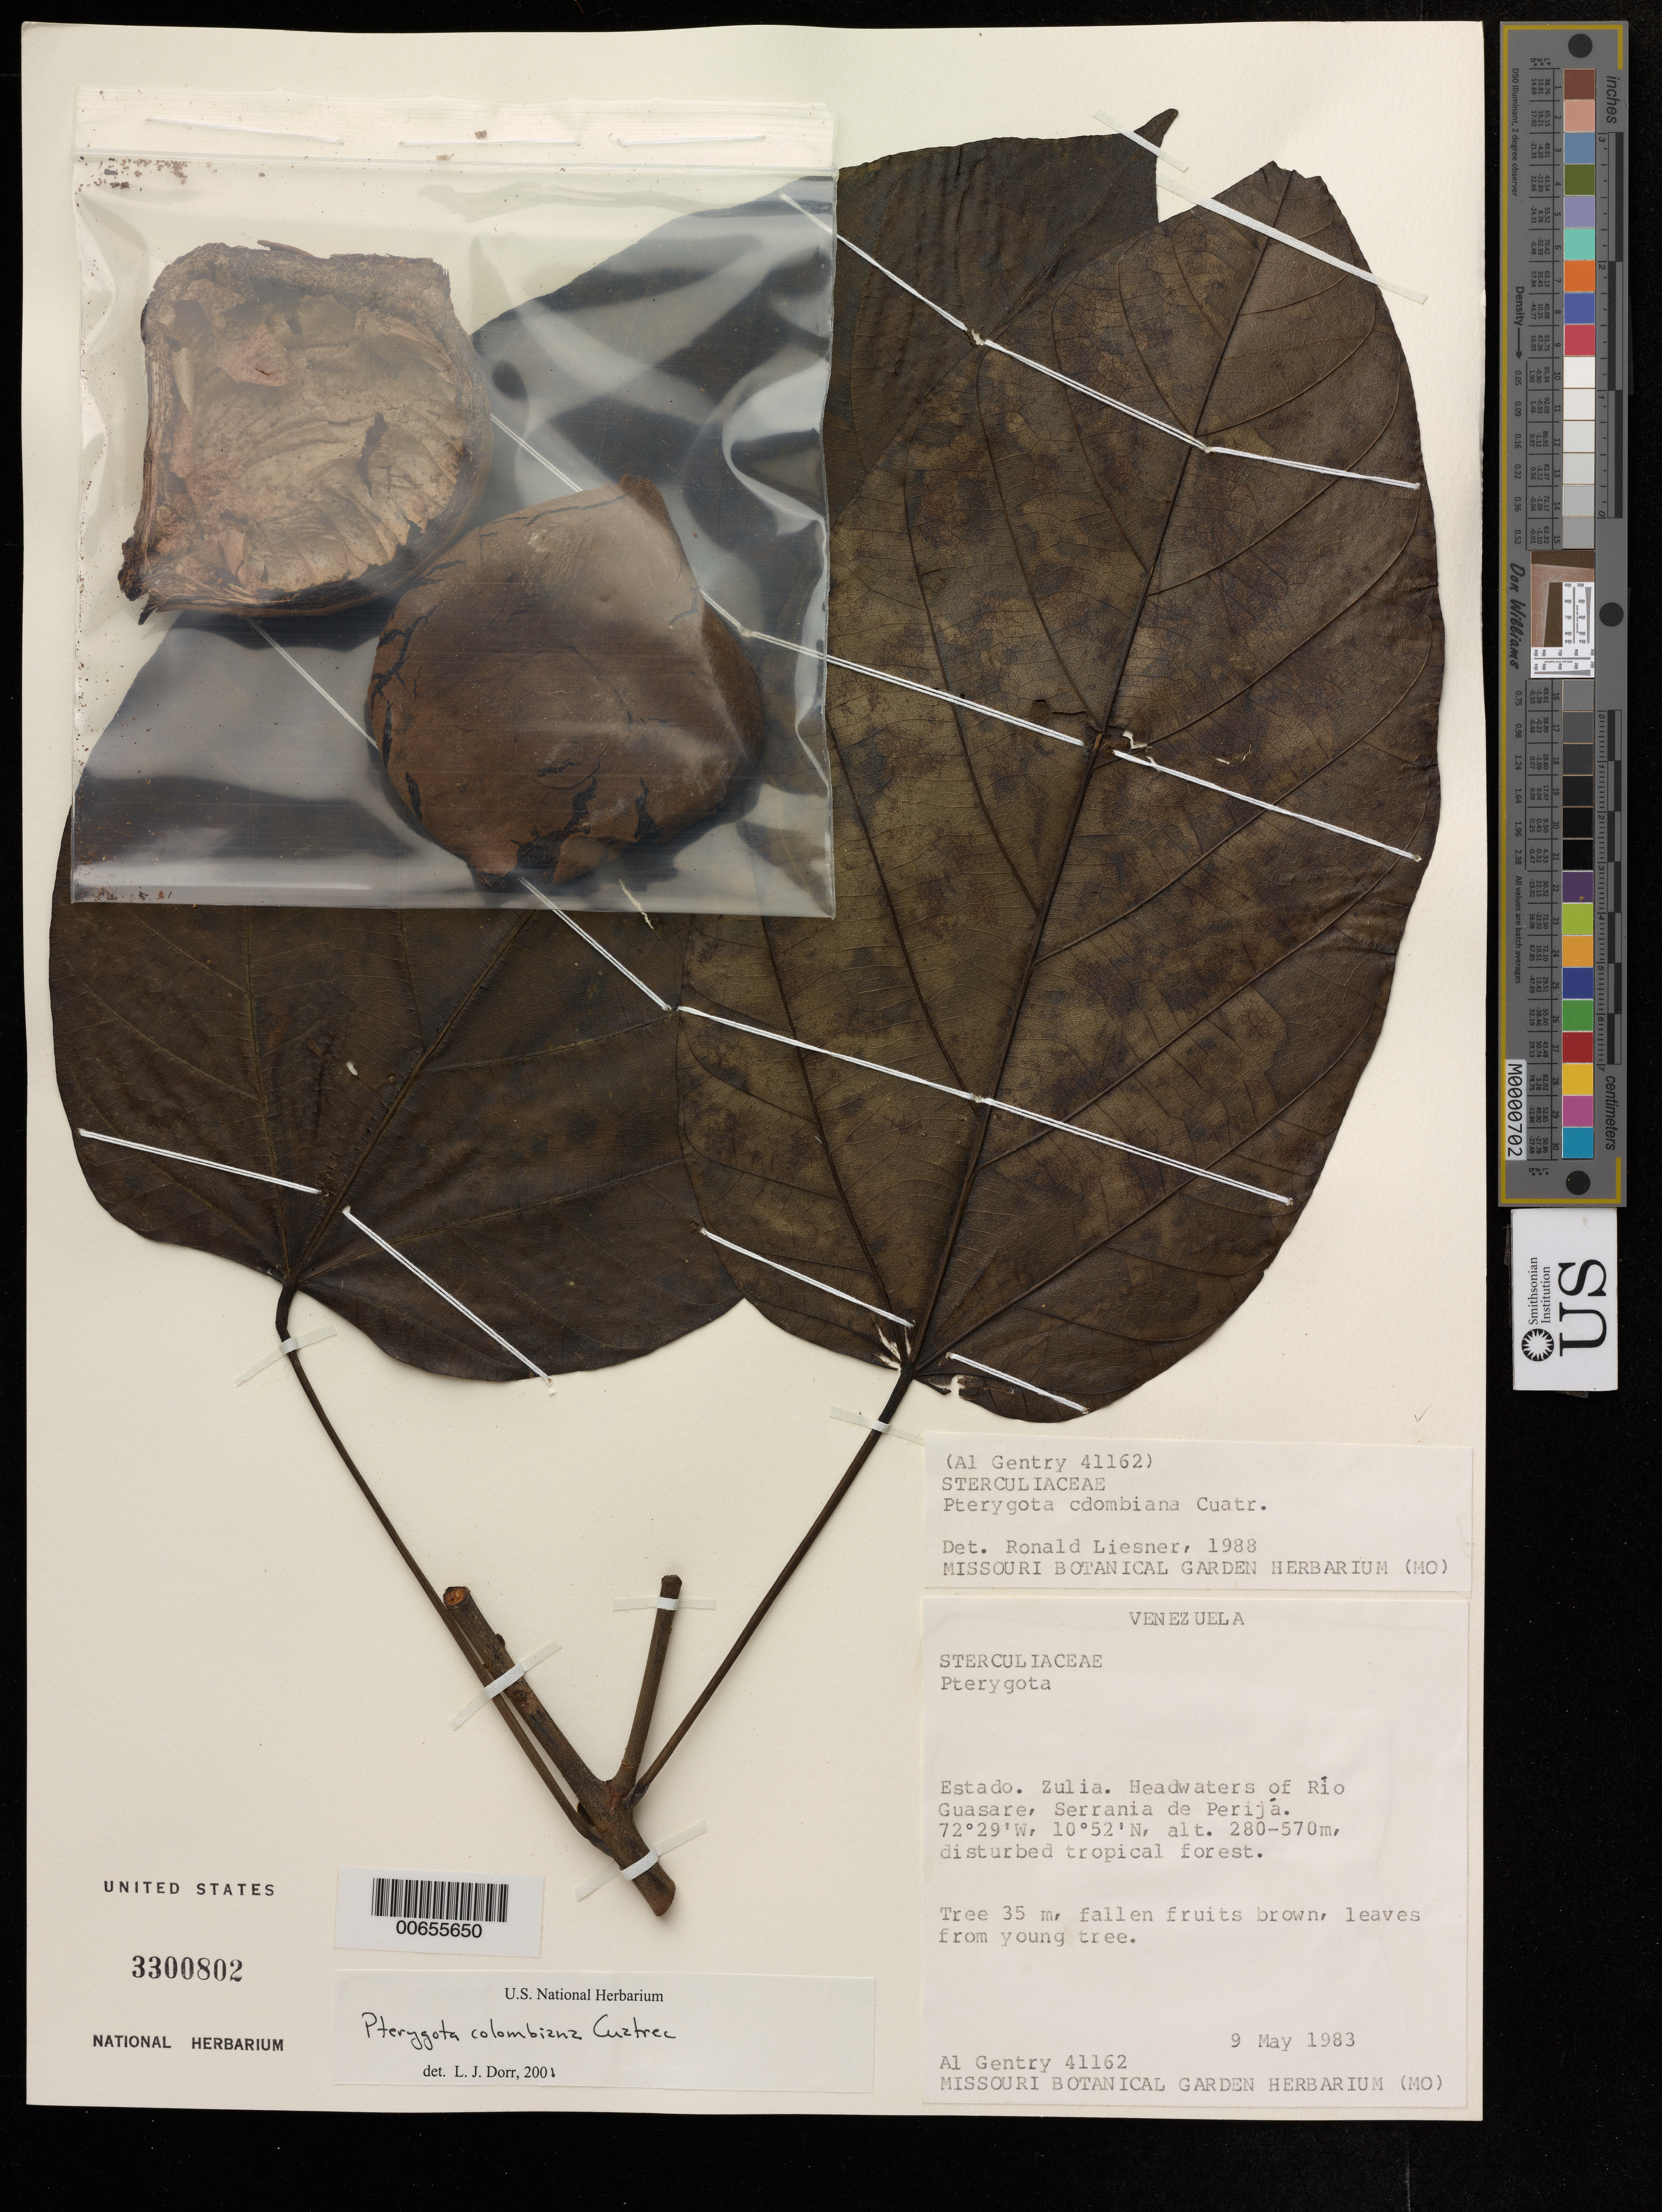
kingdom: Plantae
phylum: Tracheophyta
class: Magnoliopsida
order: Malvales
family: Malvaceae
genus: Pterygota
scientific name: Pterygota colombiana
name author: Cuatrec.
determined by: Dorr, L. J., (BOT), Smithsonian Institution - National Museum of Natural History (UNITED STATES)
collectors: A. H. Gentry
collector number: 41162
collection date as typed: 09 May 1983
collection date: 1983-05-09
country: Venezuela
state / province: Zulia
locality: Headwaters of Río Guasare, Serrania de Perijá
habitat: Disturbed tropical forest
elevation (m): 280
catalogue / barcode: US 3300802